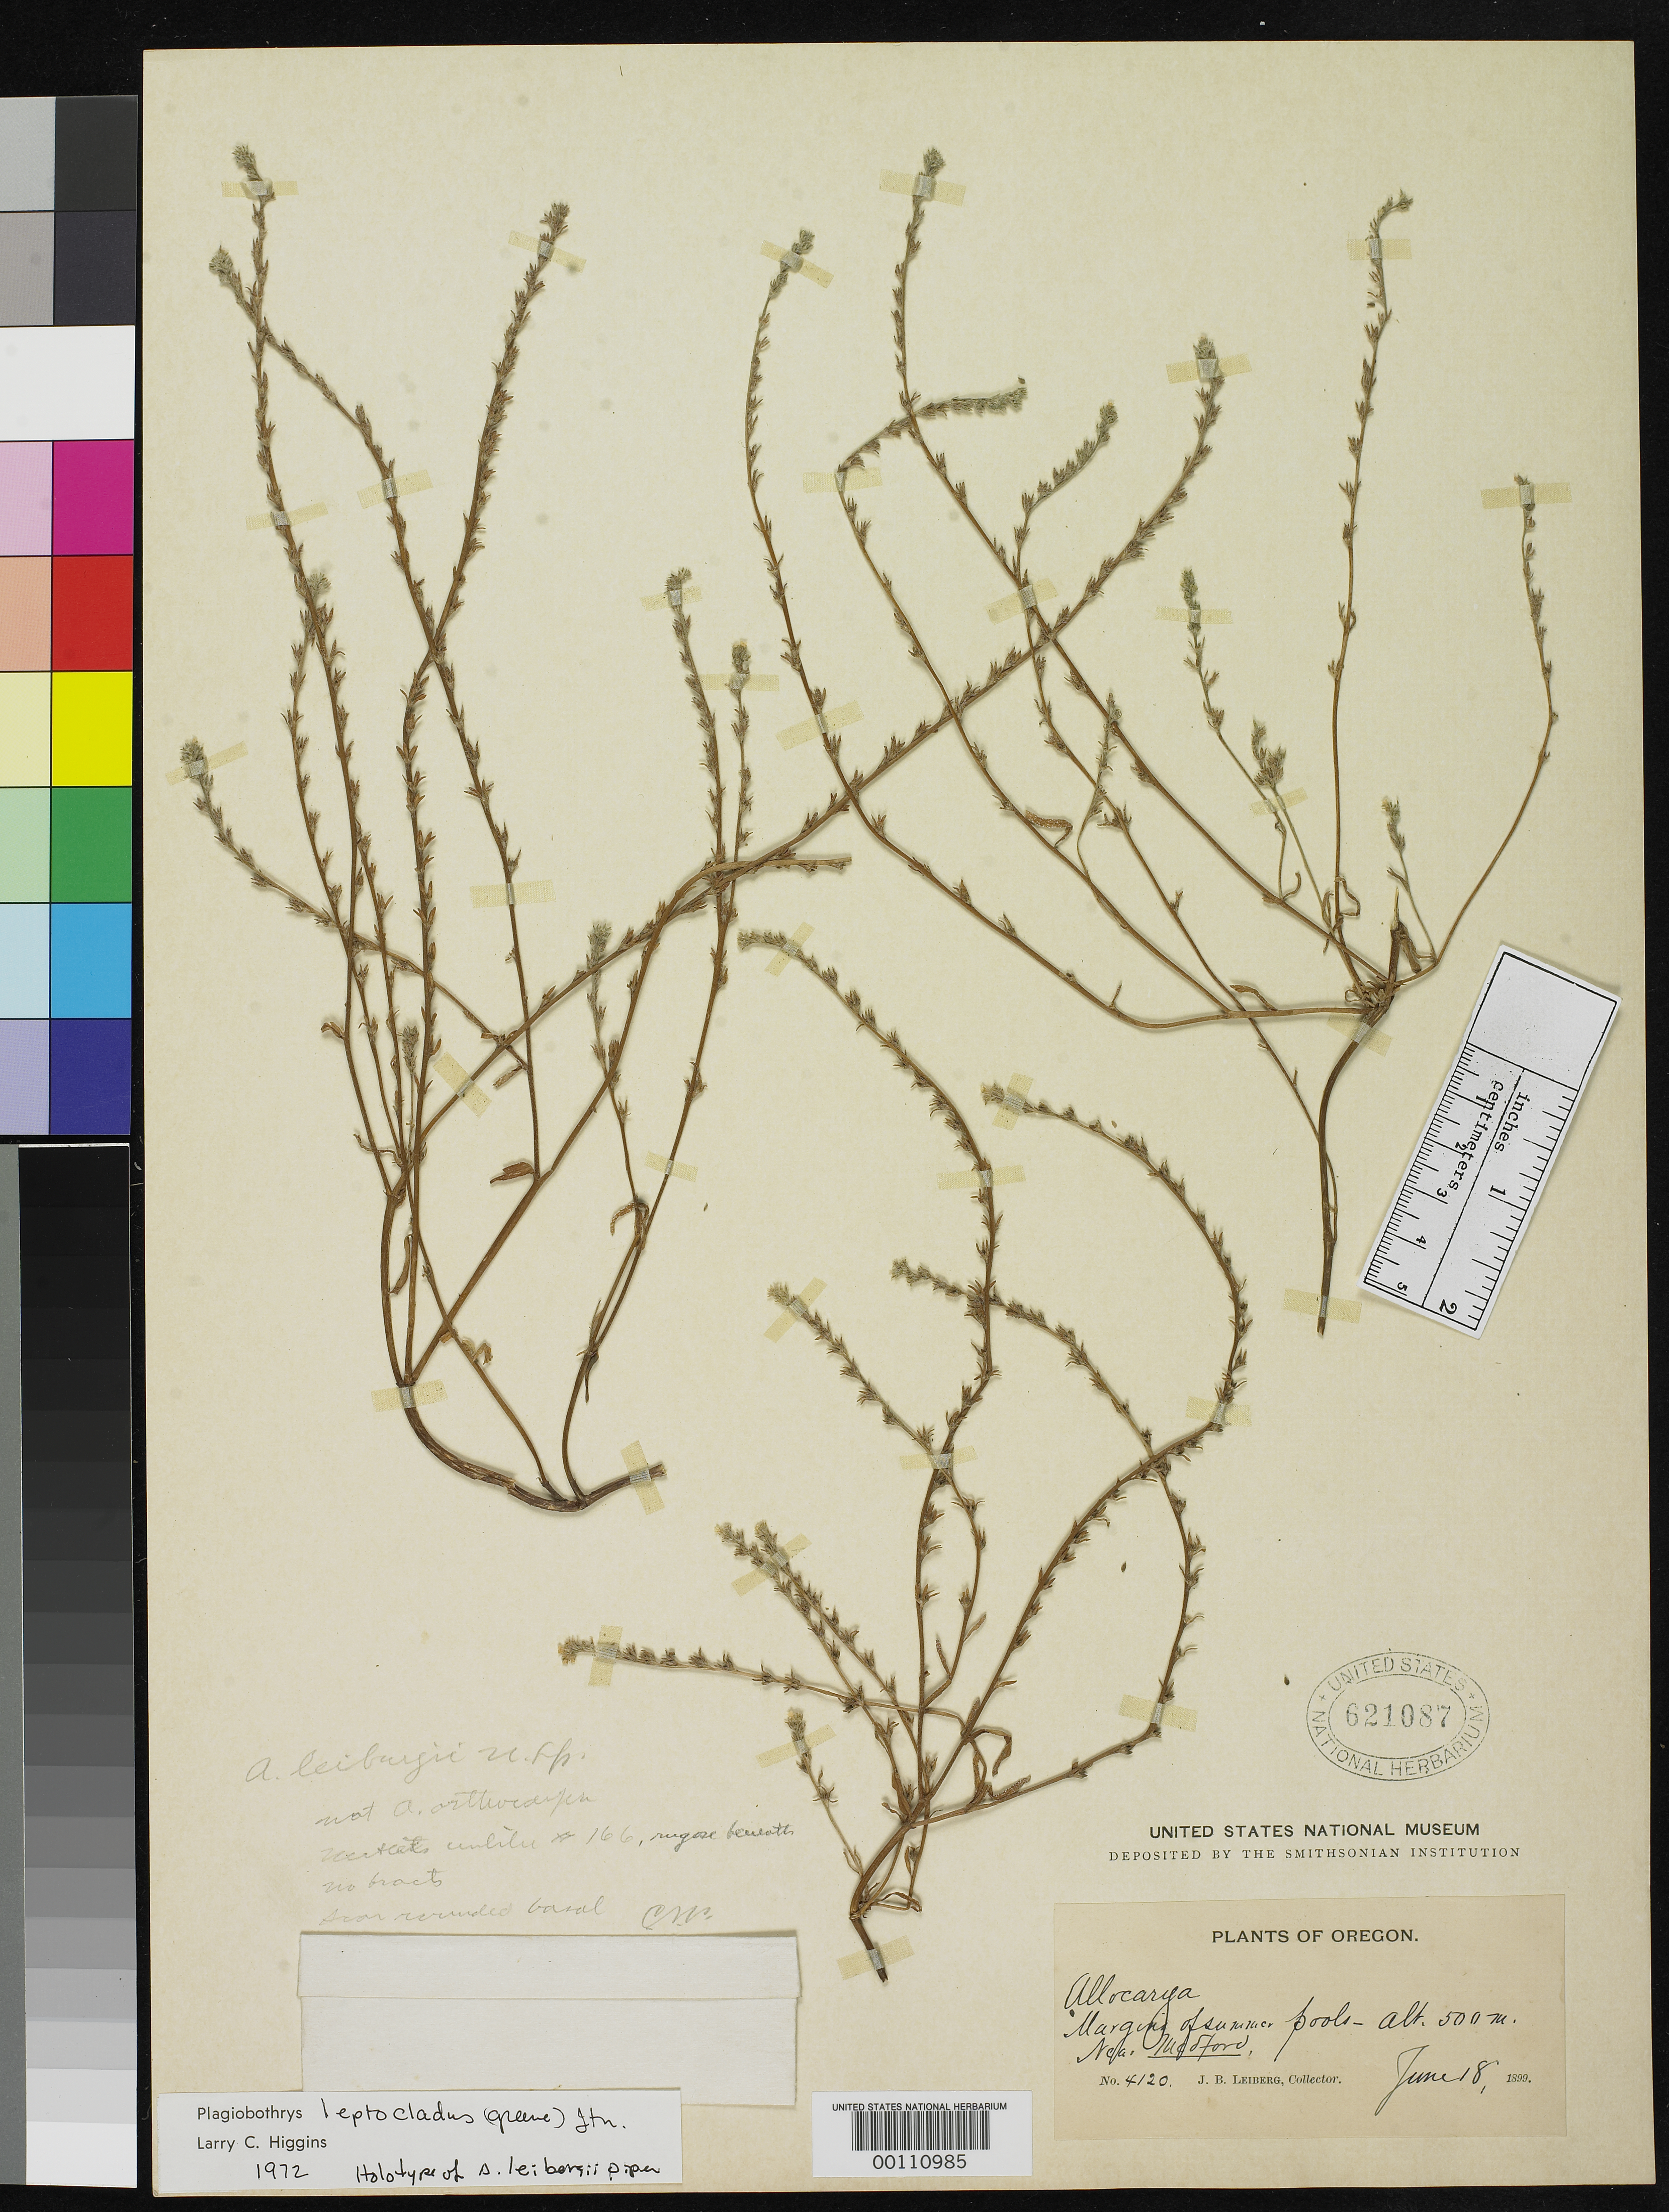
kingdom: Plantae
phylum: Tracheophyta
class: Magnoliopsida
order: Boraginales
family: Boraginaceae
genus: Allocarya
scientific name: Allocarya leibergii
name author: Piper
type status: Holotype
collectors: J. Leiberg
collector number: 4120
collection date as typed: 18 Jun 1899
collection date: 1899-06-18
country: United States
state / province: Oregon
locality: Medford.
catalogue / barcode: US 621087